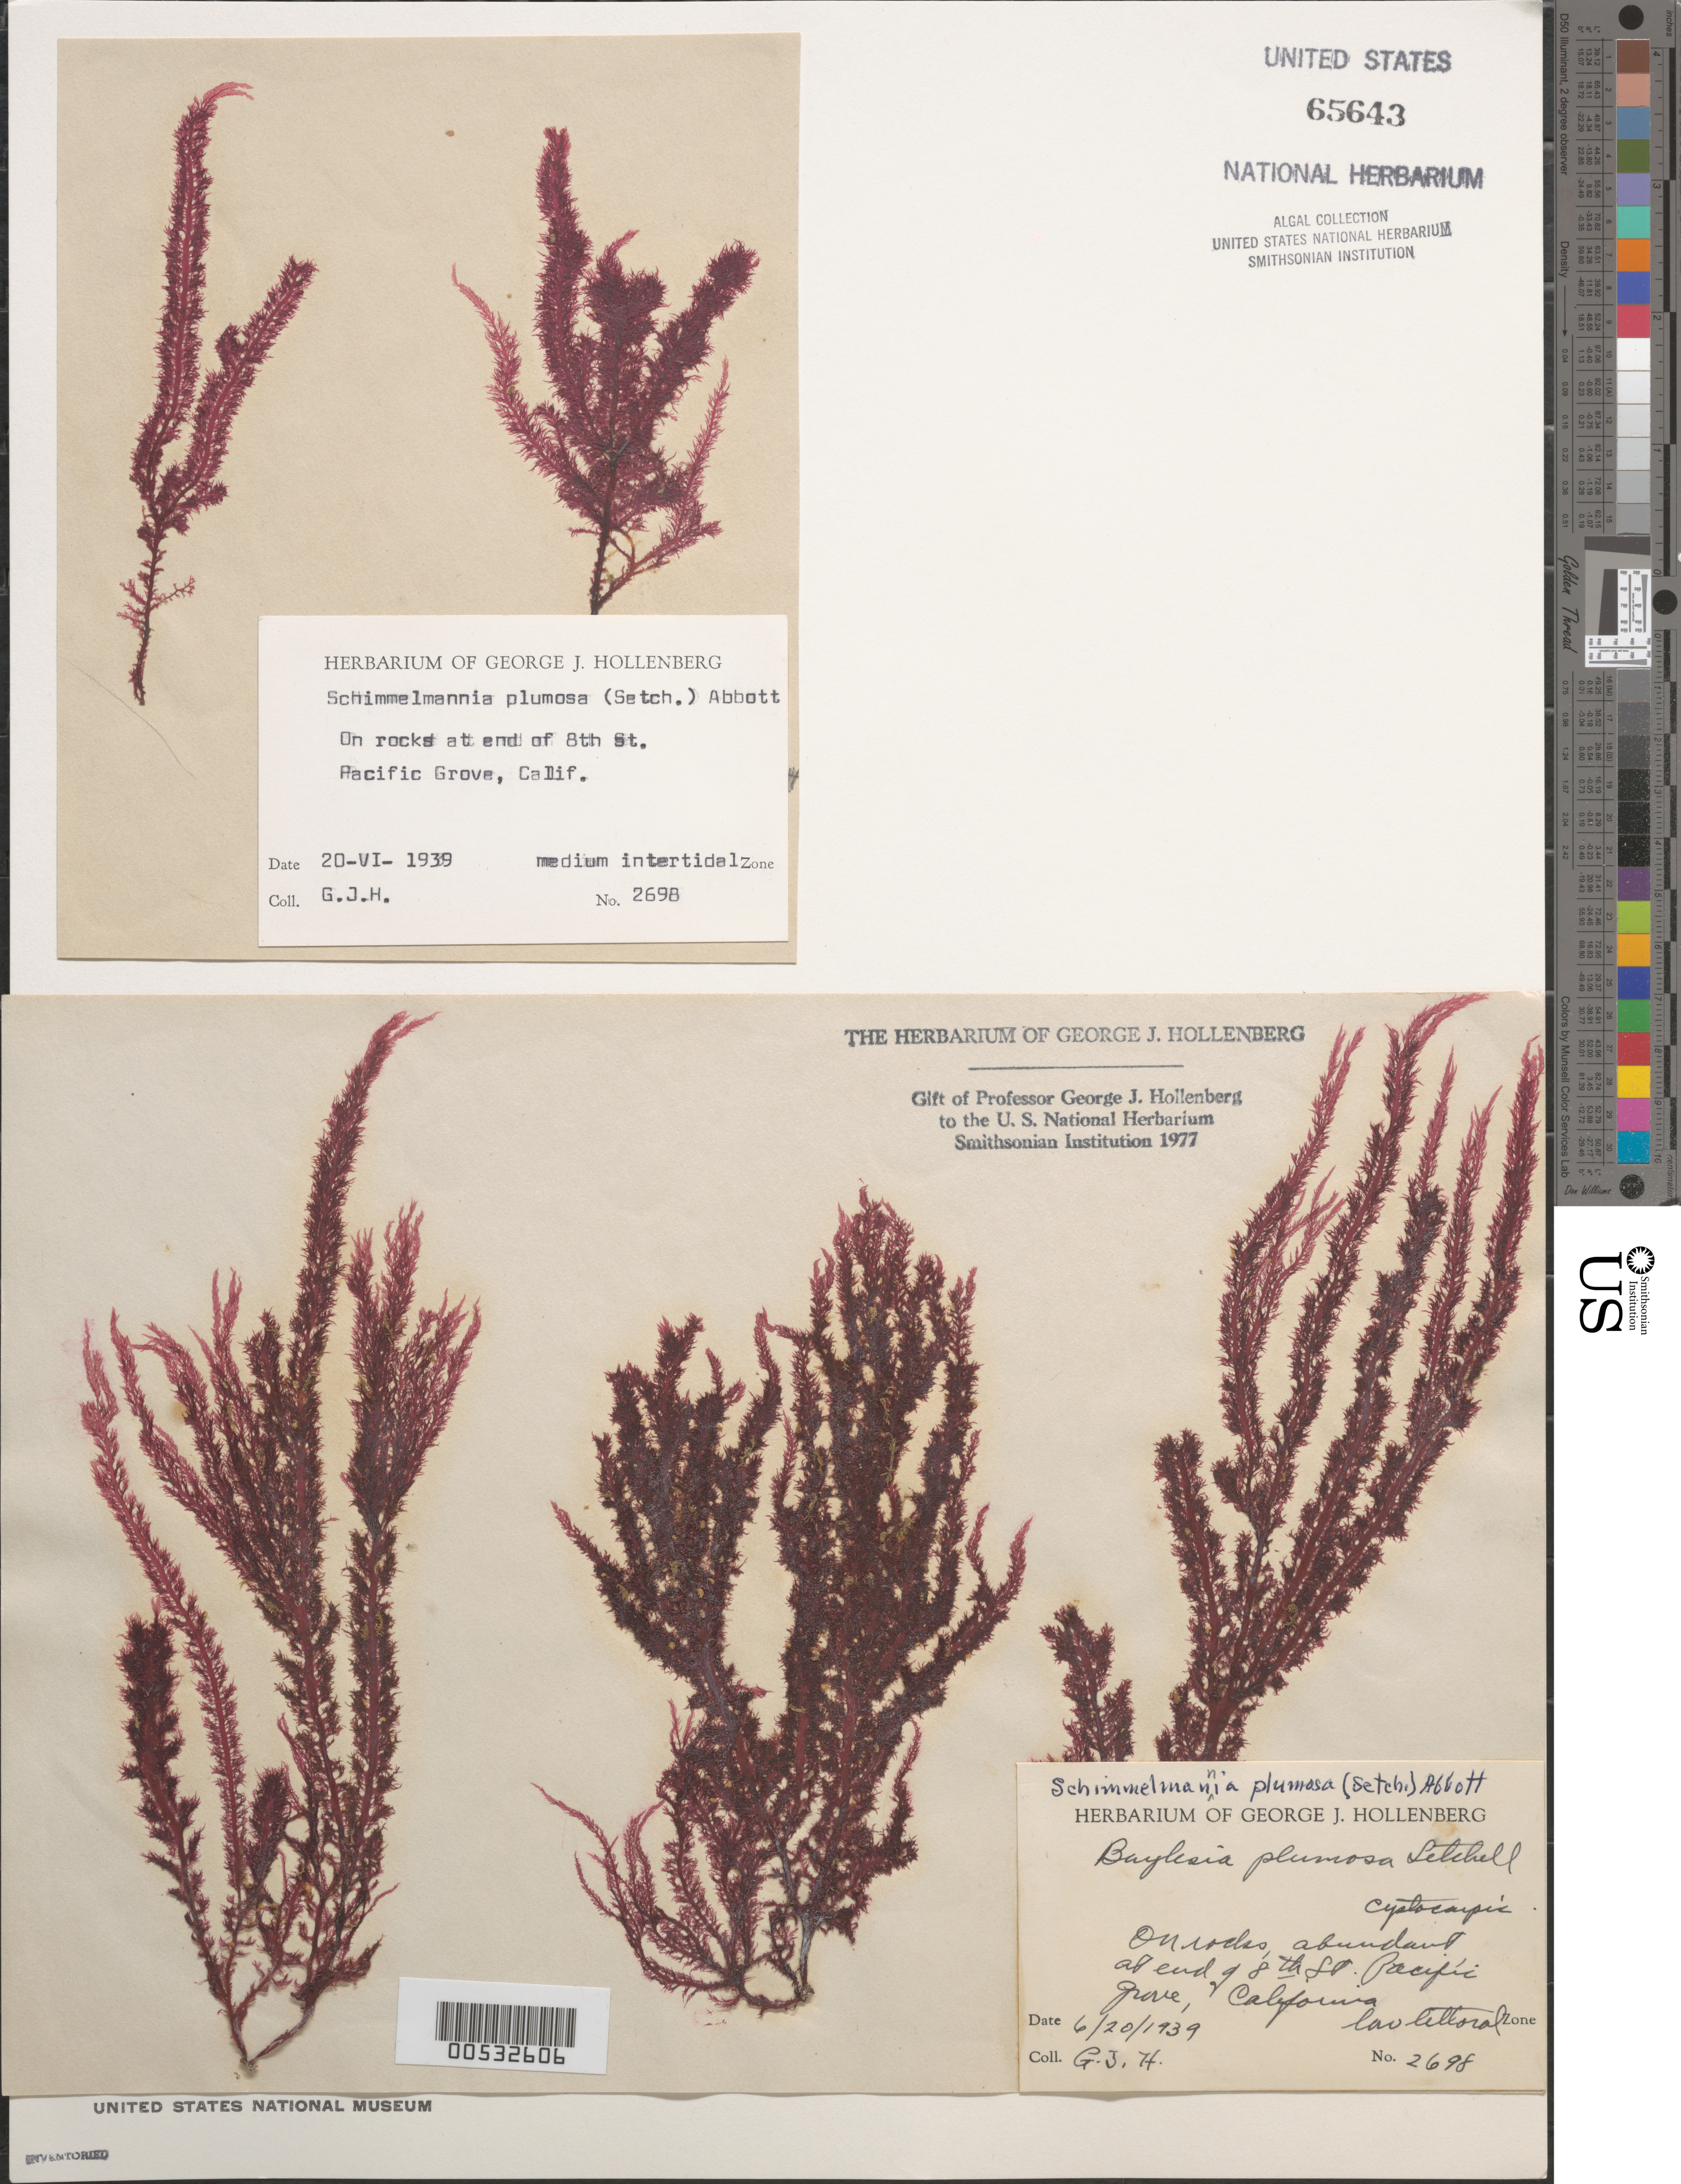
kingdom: Plantae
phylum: Rhodophyta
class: Florideophyceae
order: Gigartinales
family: Gloiosiphoniaceae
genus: Schimmelmannia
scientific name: Schimmelmannia plumosa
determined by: Hollenberg, George J.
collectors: G. Hollenberg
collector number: GJH 2698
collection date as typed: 20 Jun 1939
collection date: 1939-06-20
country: United States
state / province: California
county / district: Monterey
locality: Pacific Grove, near end of 8th Street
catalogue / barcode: US 65643